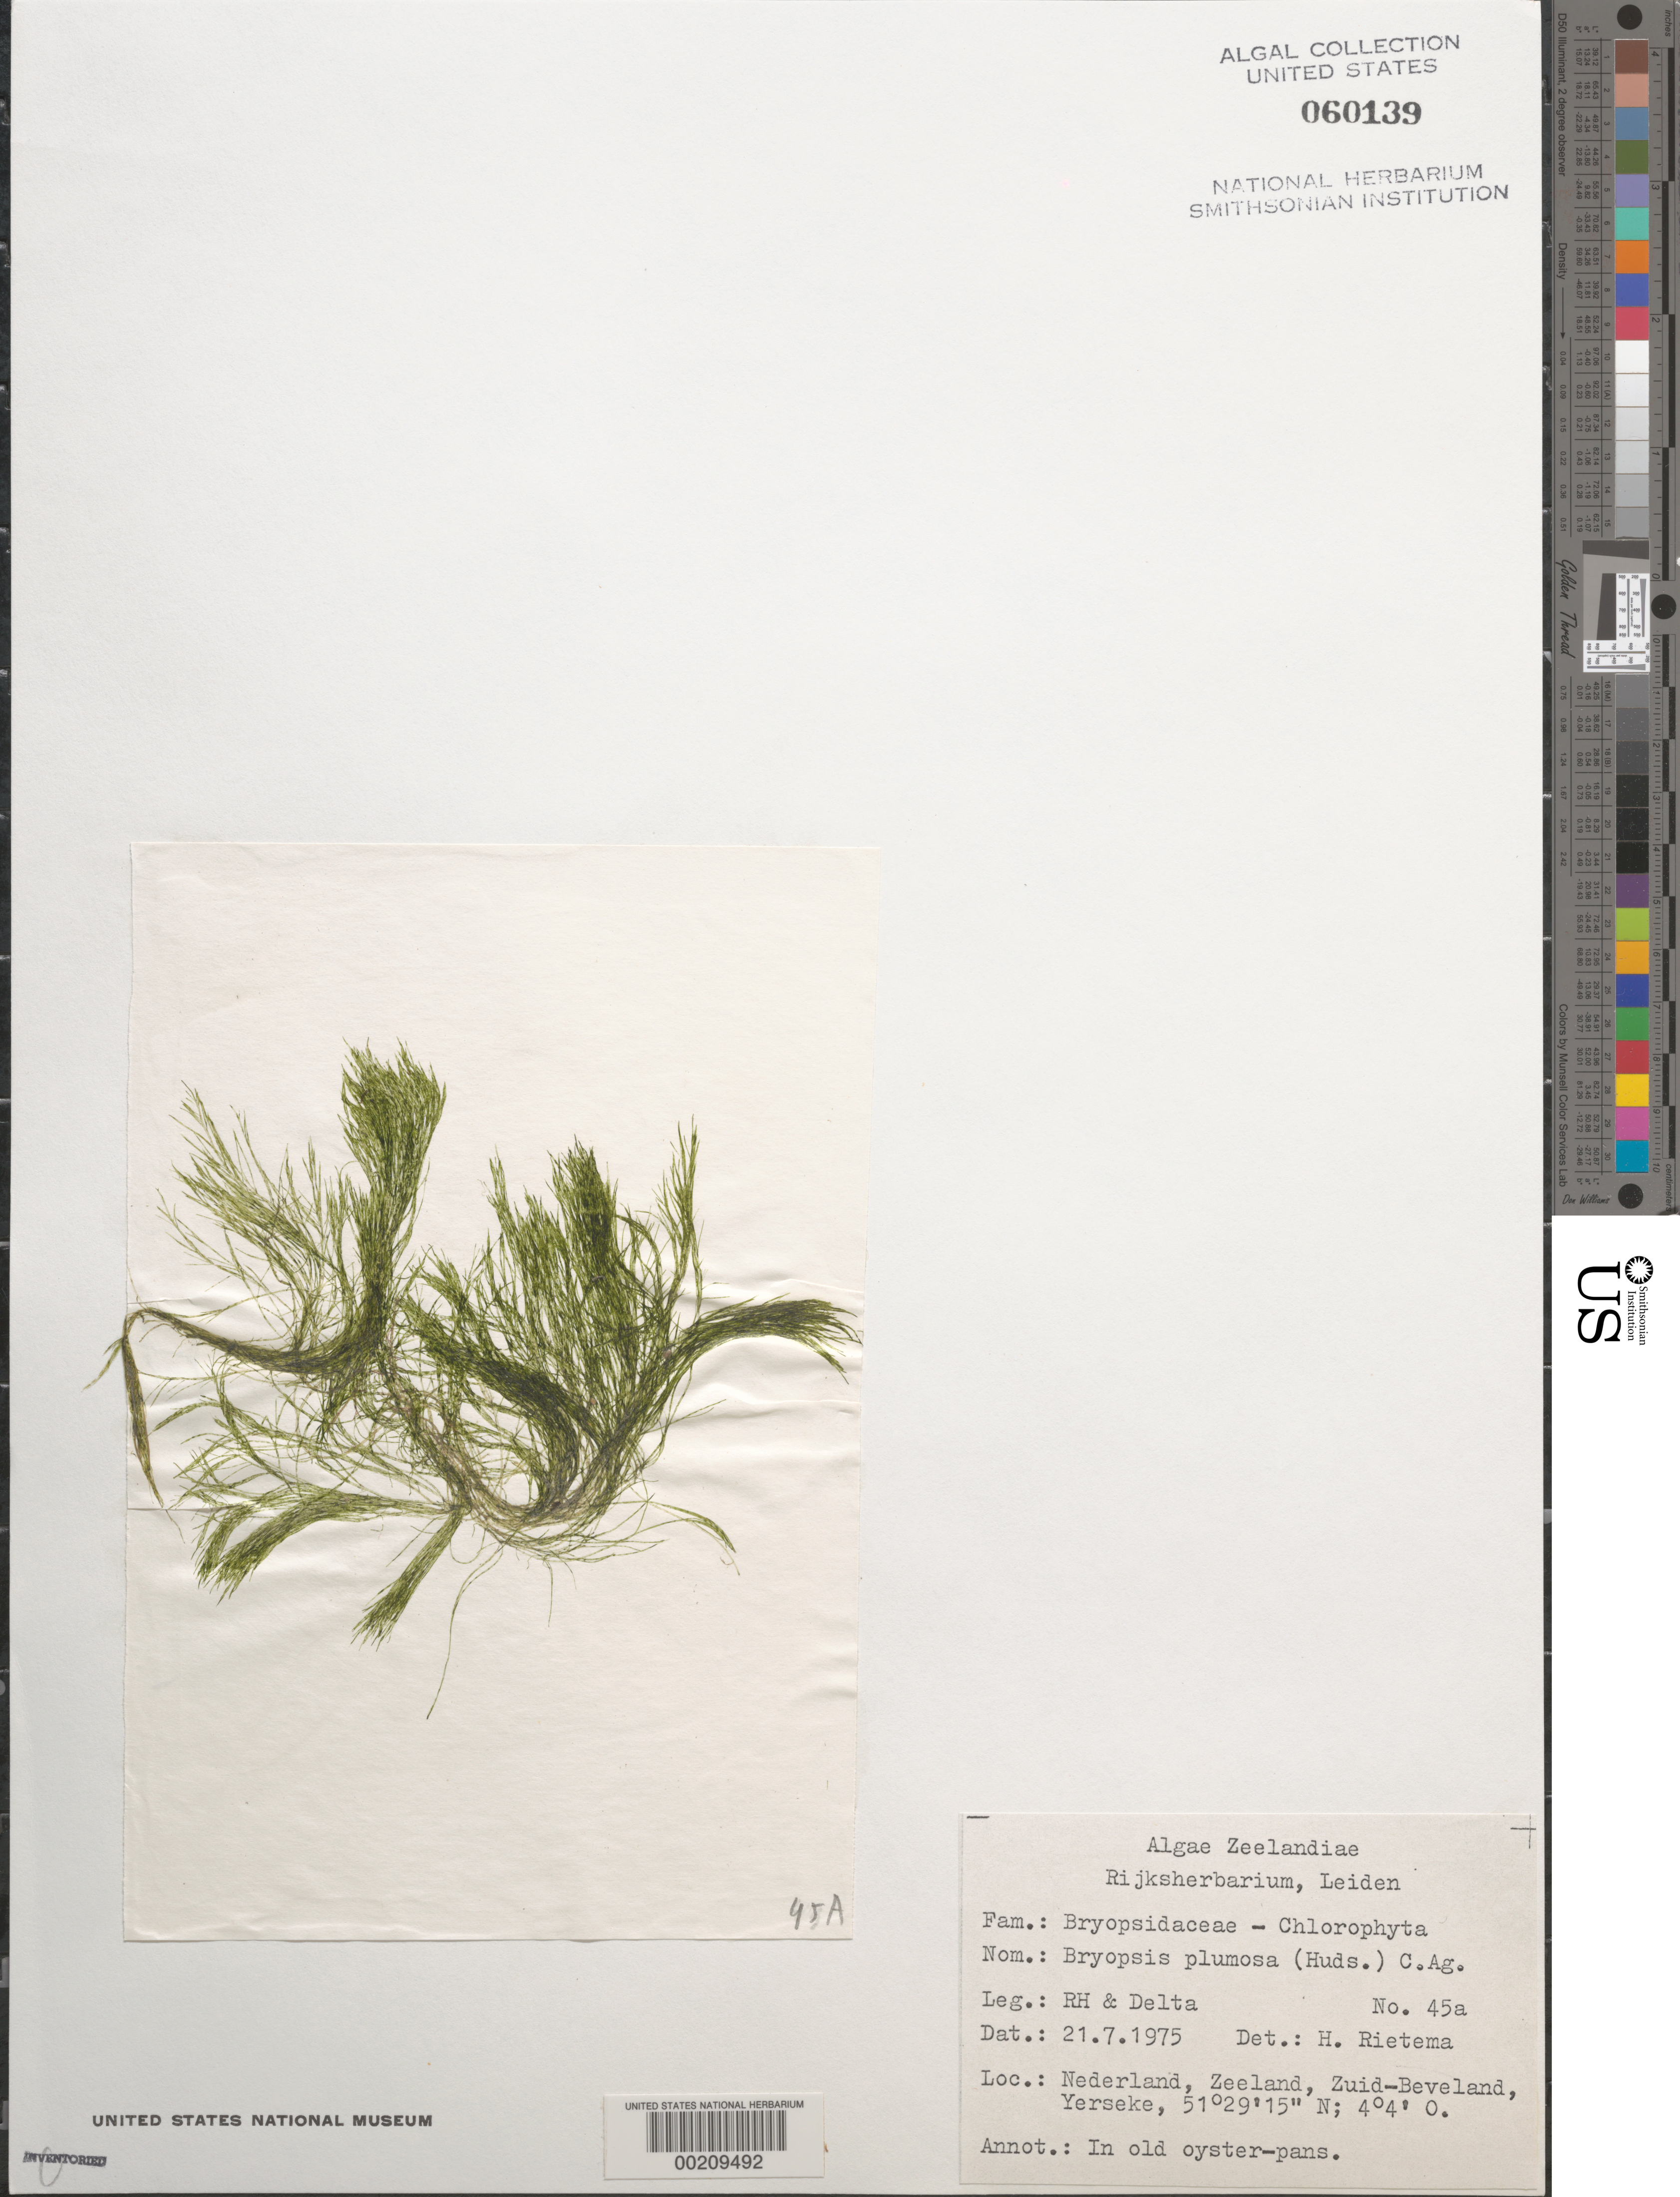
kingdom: Plantae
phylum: Chlorophyta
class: Ulvophyceae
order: Bryopsidales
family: Bryopsidaceae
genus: Bryopsis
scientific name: Bryopsis plumosa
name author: (Huds.) C. Agardh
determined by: Rietema, H.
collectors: R.H. & Delta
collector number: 45a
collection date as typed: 21 Jul 1975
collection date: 1975-07-21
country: Netherlands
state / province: Zeeland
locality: Zuid-beveland, yerseke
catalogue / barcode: US 60139